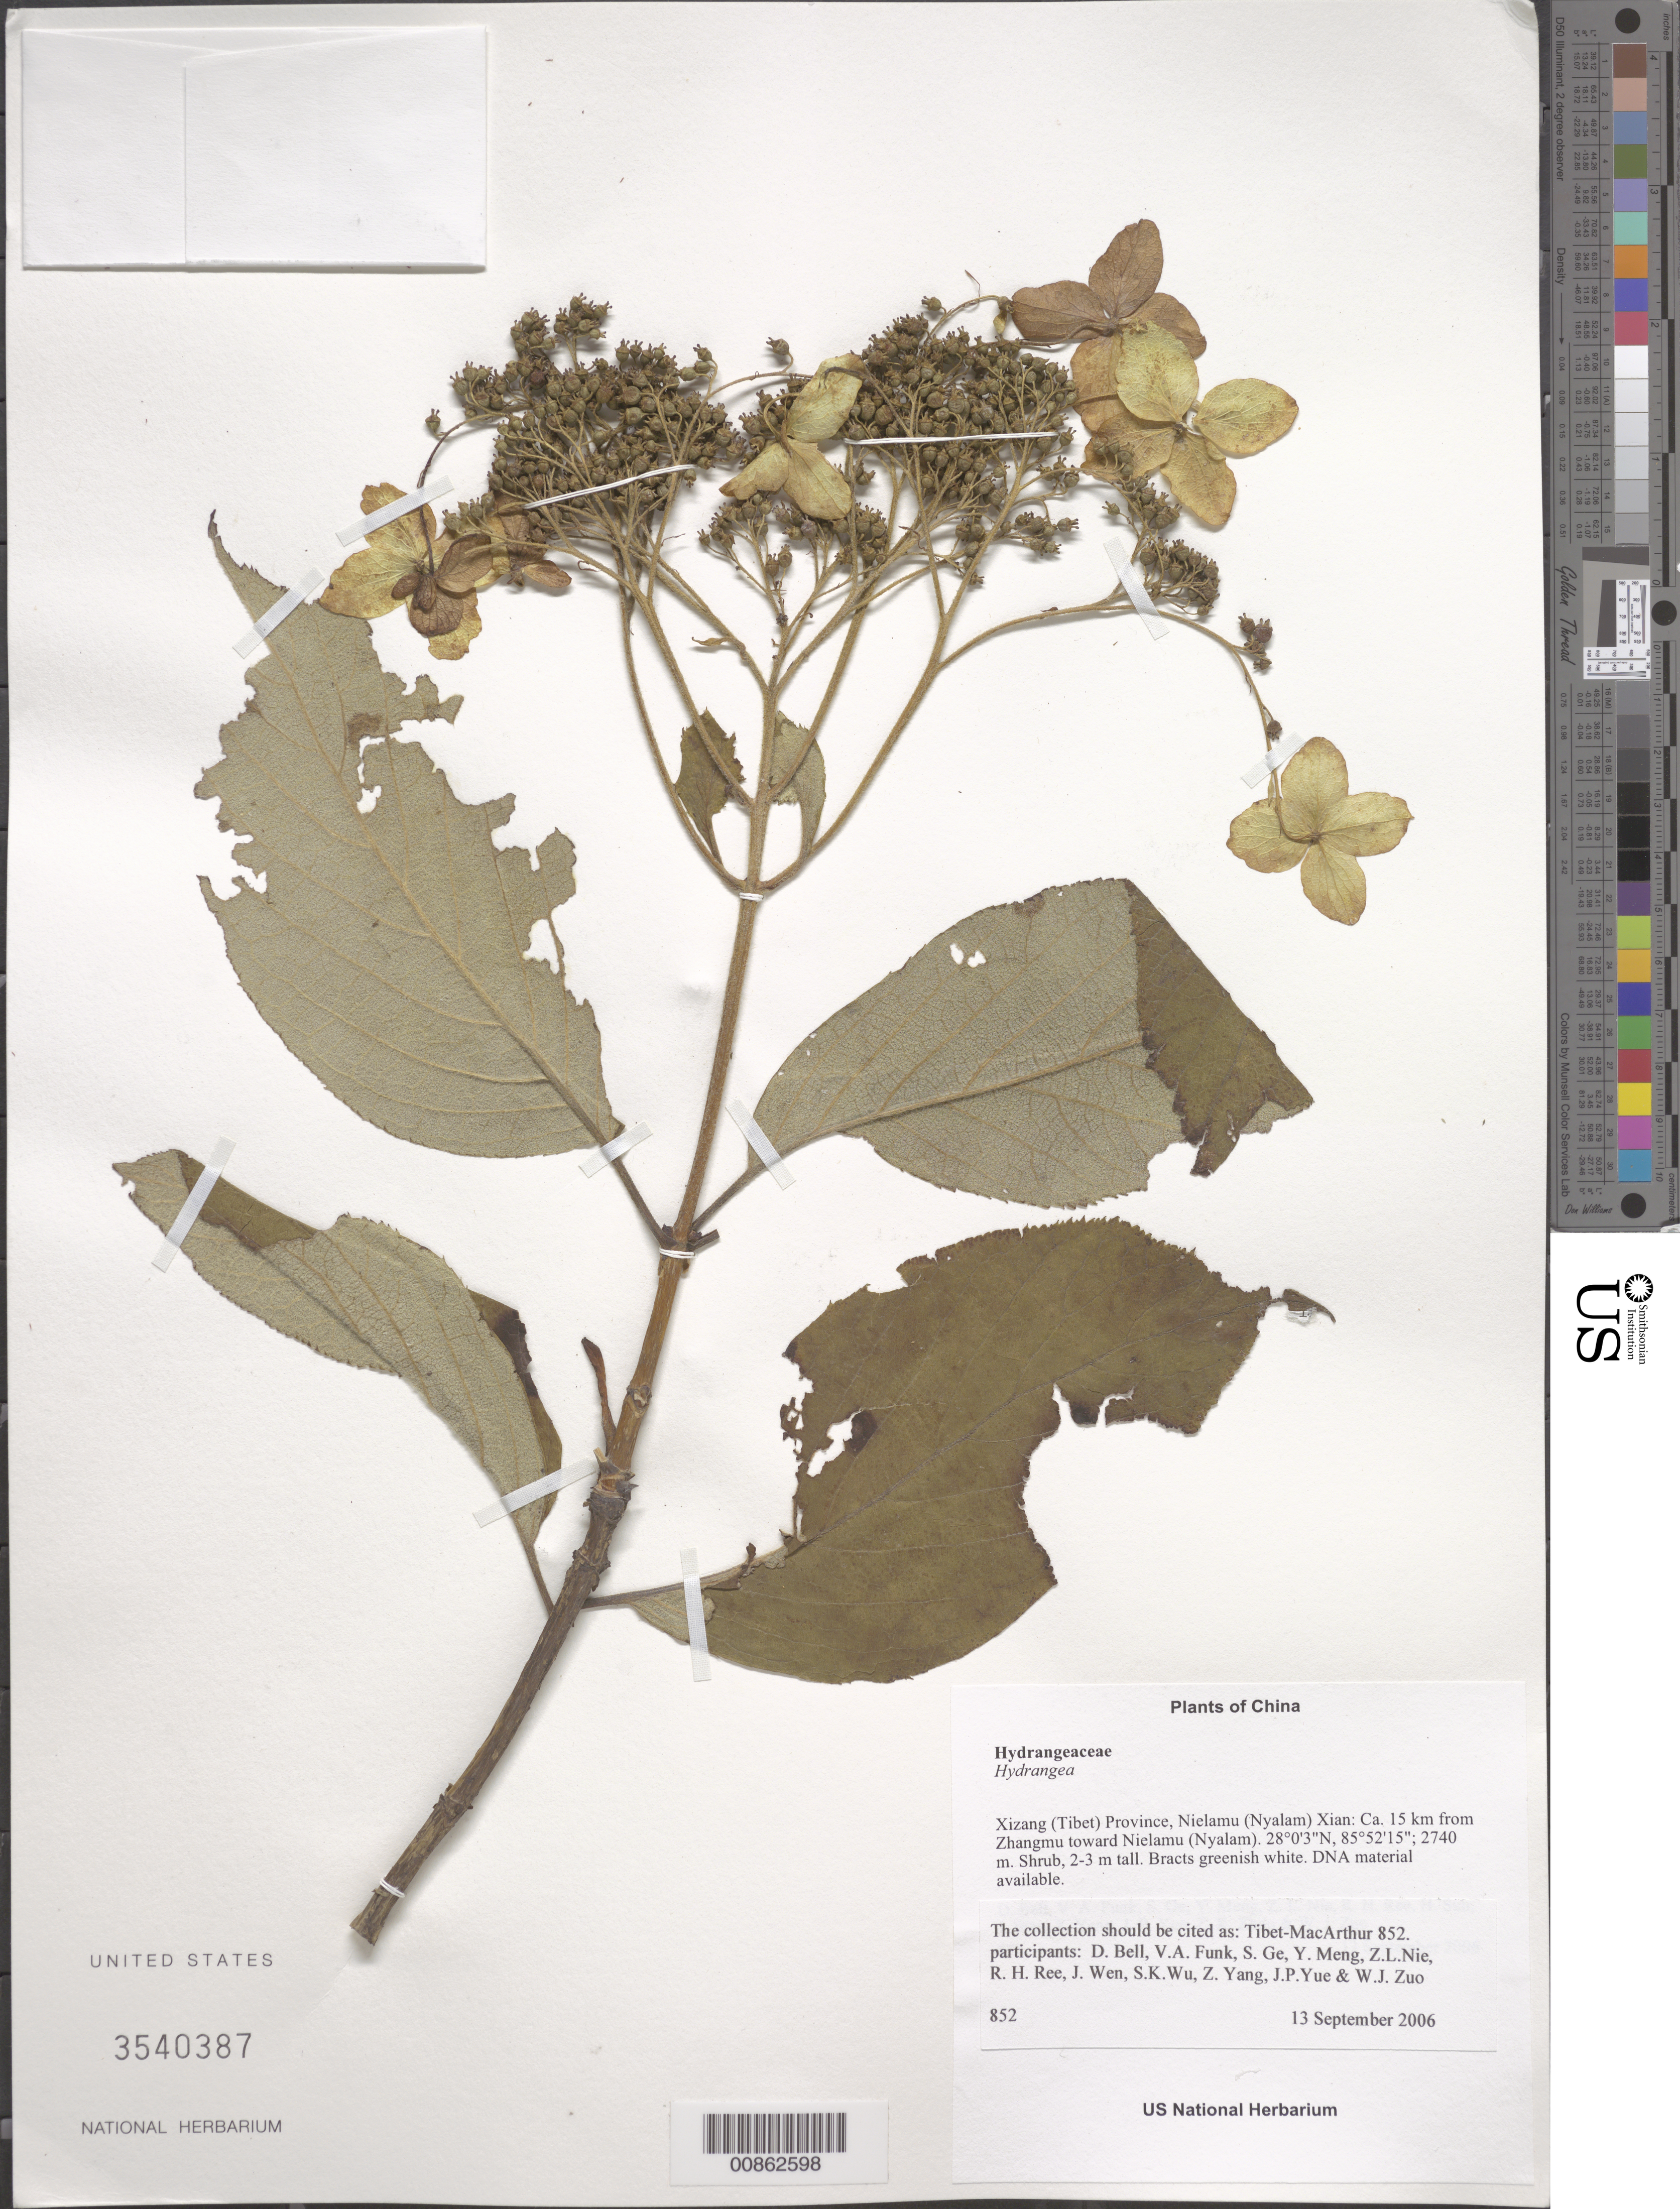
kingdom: Plantae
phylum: Tracheophyta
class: Magnoliopsida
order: Cornales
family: Hydrangeaceae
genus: Hydrangea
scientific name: Hydrangea sp.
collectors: Tibet-MacArthur, D. A. Bell, V. Funk, S. Ge, Y. Meng, Z. Nie, R. Ree, H. Sun, J. Wen, Z. Yang, J. Yue, Z. Zhou & W. Zuo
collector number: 852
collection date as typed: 13 Sep 2006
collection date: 2006-09-13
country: China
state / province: Xizang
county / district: Nielamu (Nyalam) Xian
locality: Ca. 15 km from Zhangmu toward Nielamu (Nyalam).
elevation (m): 2740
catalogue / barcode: US 3540387